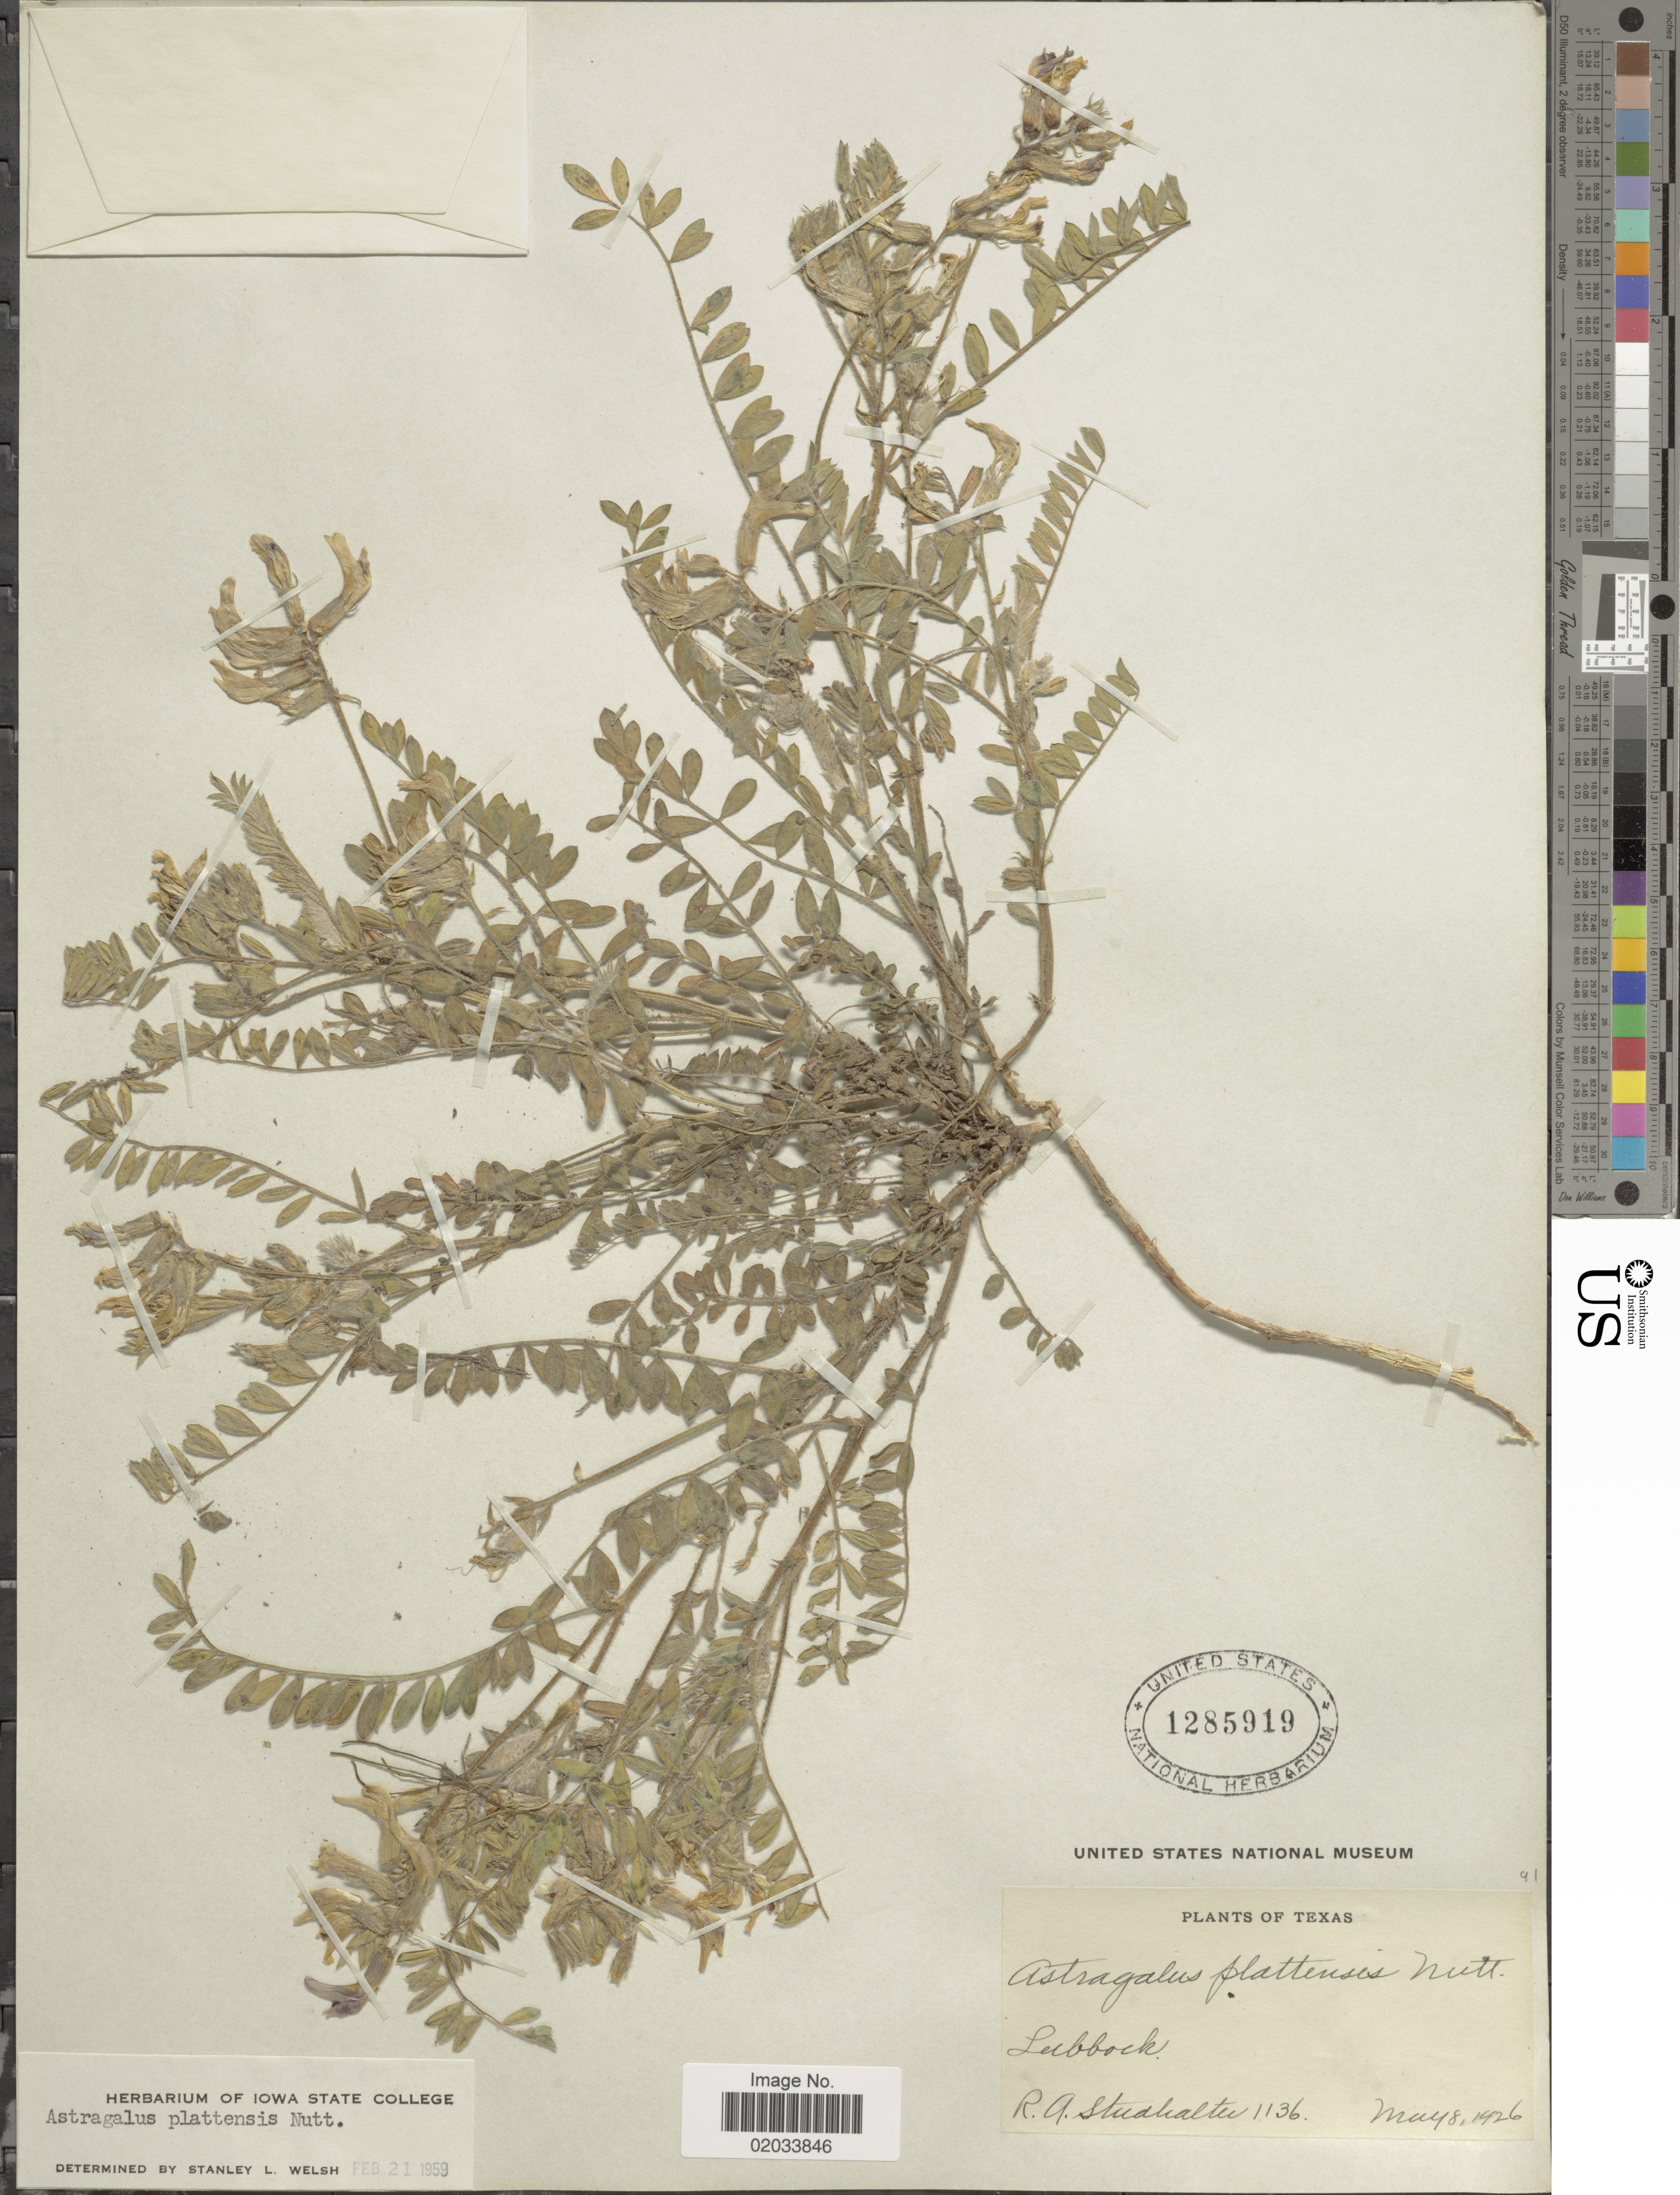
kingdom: Plantae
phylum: Tracheophyta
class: Magnoliopsida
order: Fabales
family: Fabaceae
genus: Astragalus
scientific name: Astragalus plattensis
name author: Nutt. ex Torr. & A. Gray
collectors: R. Studhalter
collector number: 1136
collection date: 1926-05-08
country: United States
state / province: Texas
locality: Lubbock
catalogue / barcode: US 1285919